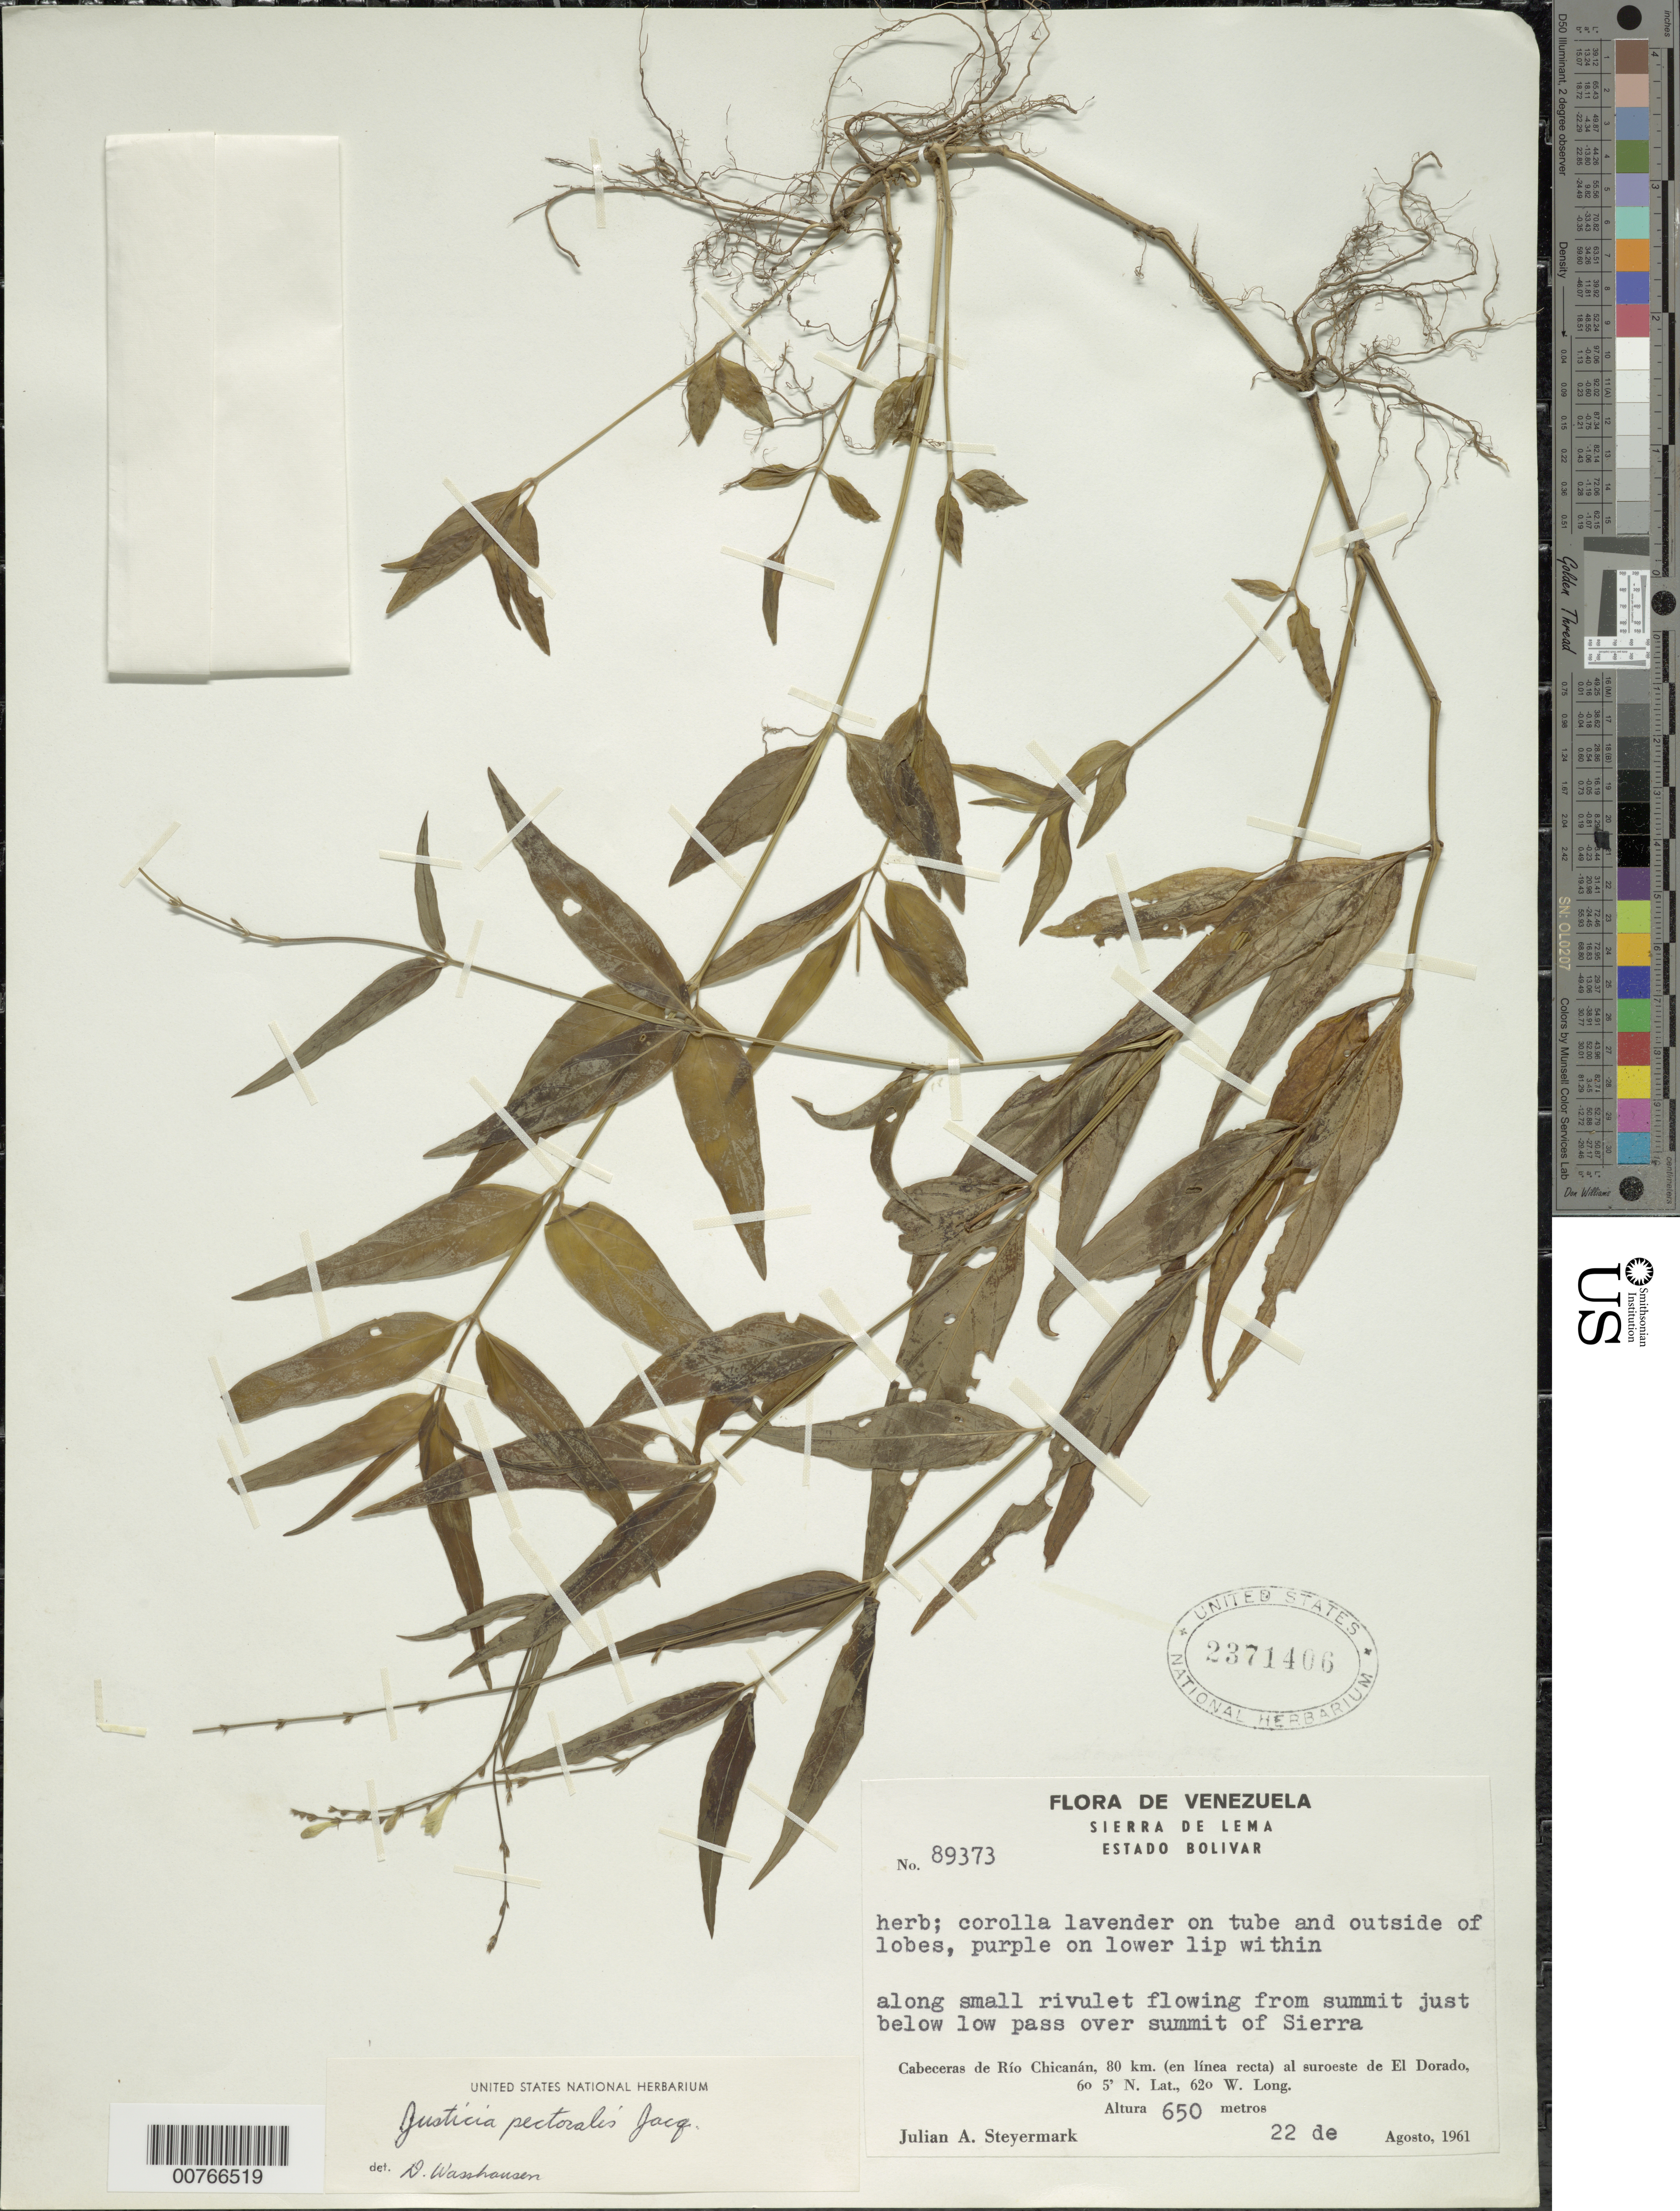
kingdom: Plantae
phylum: Tracheophyta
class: Magnoliopsida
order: Lamiales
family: Acanthaceae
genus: Justicia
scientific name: Justicia pectoralis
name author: Jacq.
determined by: Wasshausen, Dieter C., (BOT), Smithsonian Institution - National Museum of Natural History (UNITED STATES)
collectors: J. Steyermark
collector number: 89373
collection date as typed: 22-Aug-61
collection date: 1961-08-22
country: Venezuela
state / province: Bolívar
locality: Sierra de Lema; Cabeceras de Río Chicanán, 80 km (in a straight line) to southwest of El Dorado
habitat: Along small rivulet flowing from summit just below low pass over summit of Sierra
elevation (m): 650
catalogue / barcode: US 2371406